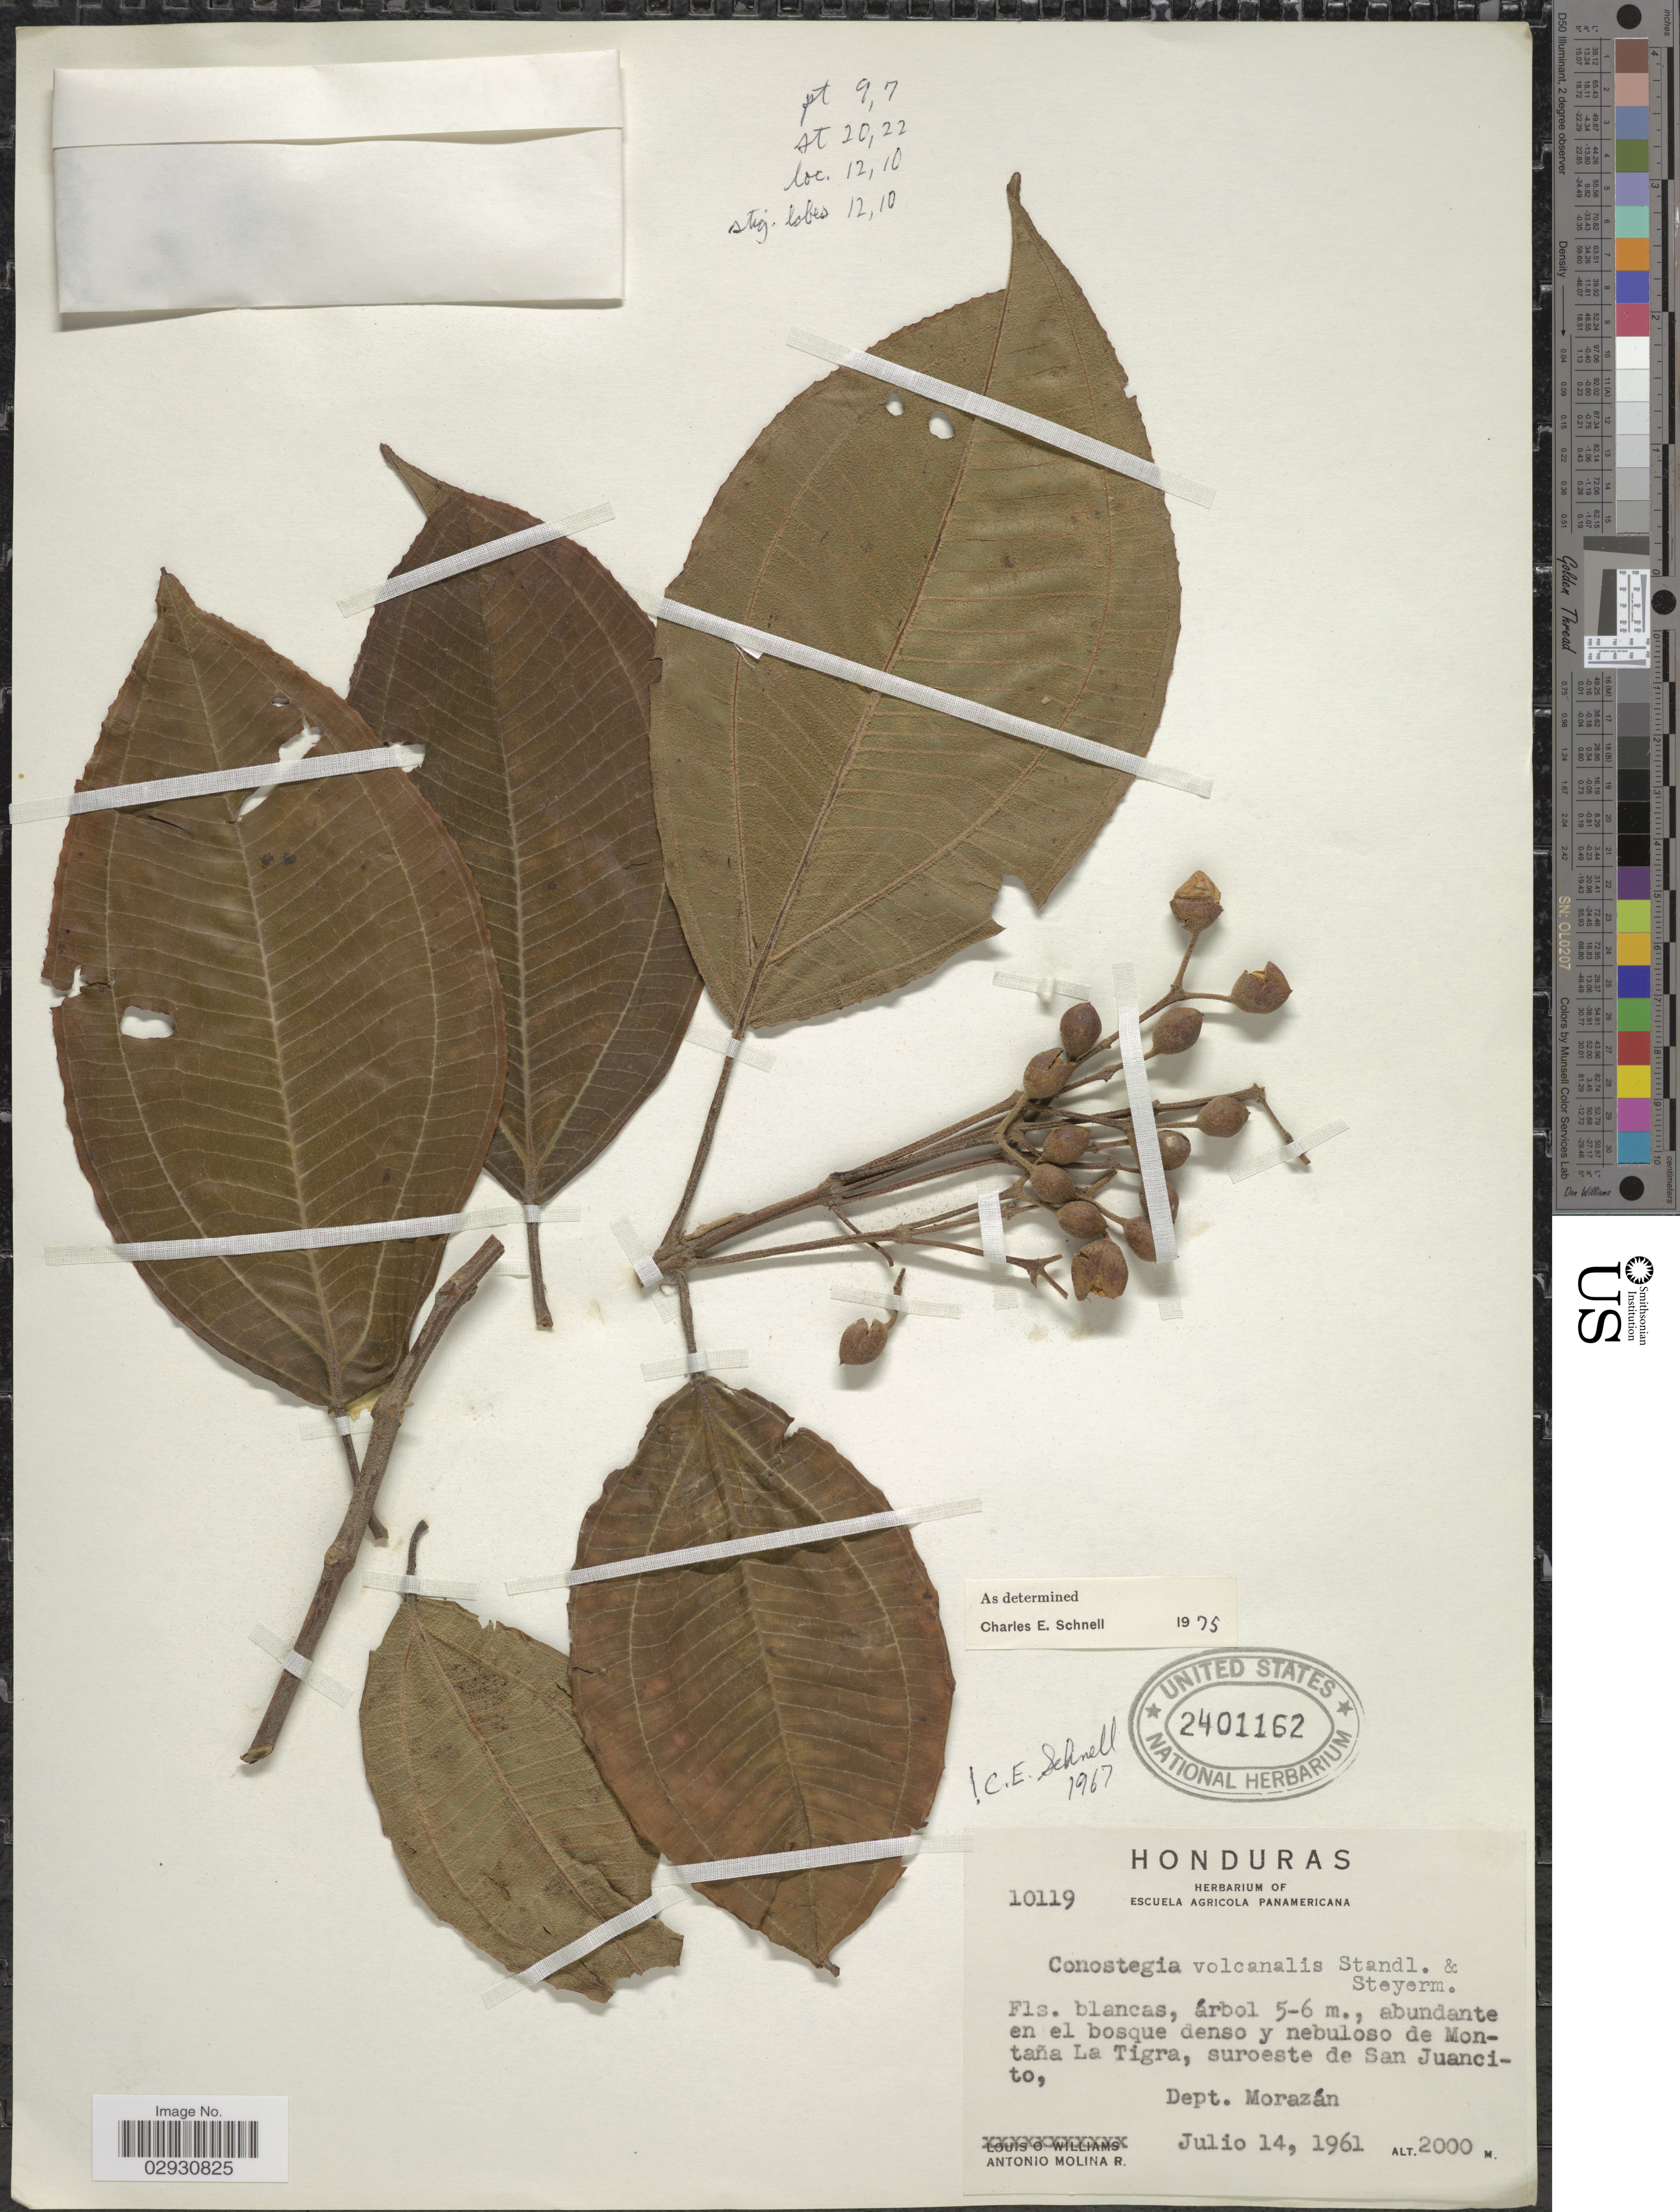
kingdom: Plantae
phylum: Tracheophyta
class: Magnoliopsida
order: Myrtales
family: Melastomataceae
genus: Conostegia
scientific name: Conostegia volcanalis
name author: Standl. & Steyerm.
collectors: A. Molina R.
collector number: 10119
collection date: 1961-07-14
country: Honduras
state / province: Fco. Morazán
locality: Abundante en el bosque denso y nebuloso de Montaña La Tigra, suroeste de San Juancito. Dept. Morazán.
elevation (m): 2000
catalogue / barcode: US 2401162